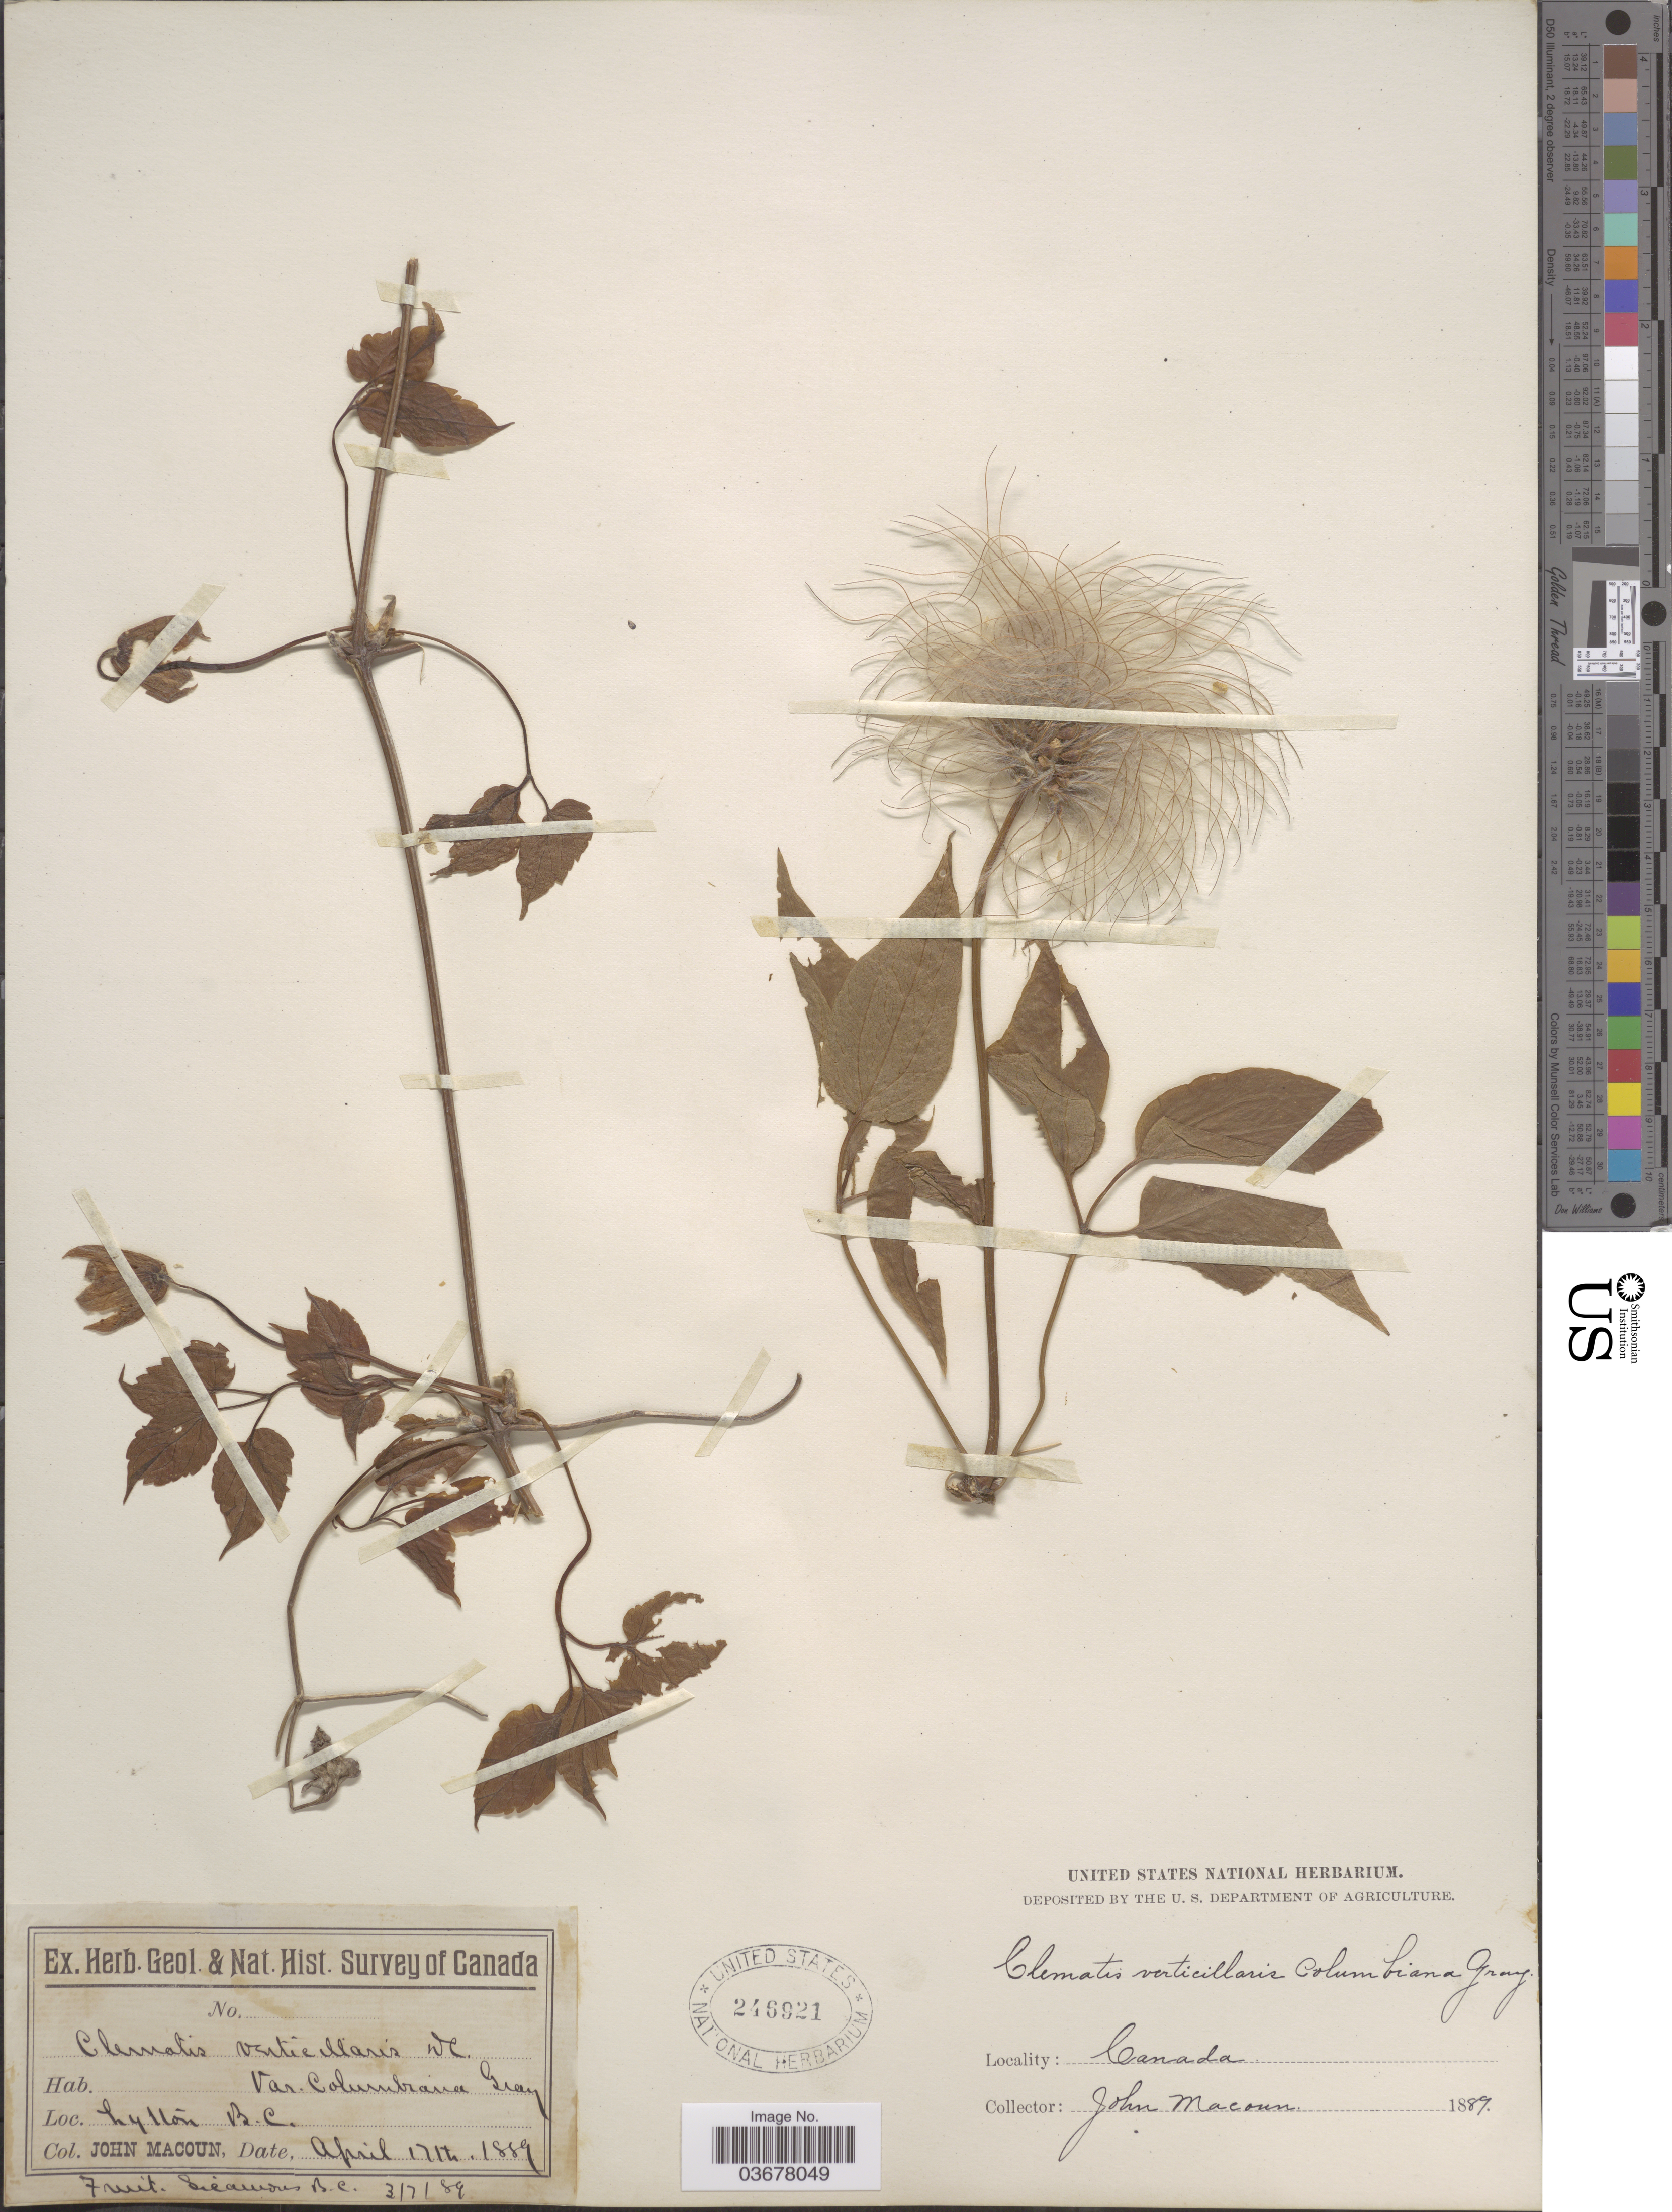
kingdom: Plantae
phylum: Tracheophyta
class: Magnoliopsida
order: Ranunculales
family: Ranunculaceae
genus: Clematis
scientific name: Clematis occidentalis var. grosseserrata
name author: (Rydb.) J.S. Pringle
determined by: Strong, M. T., (US), Smithsonian Institution - National Museum of Natural History (UNITED STATES)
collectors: J. Macoun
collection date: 1889-04-17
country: Canada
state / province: British Columbia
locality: Lytton.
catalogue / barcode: US 246921